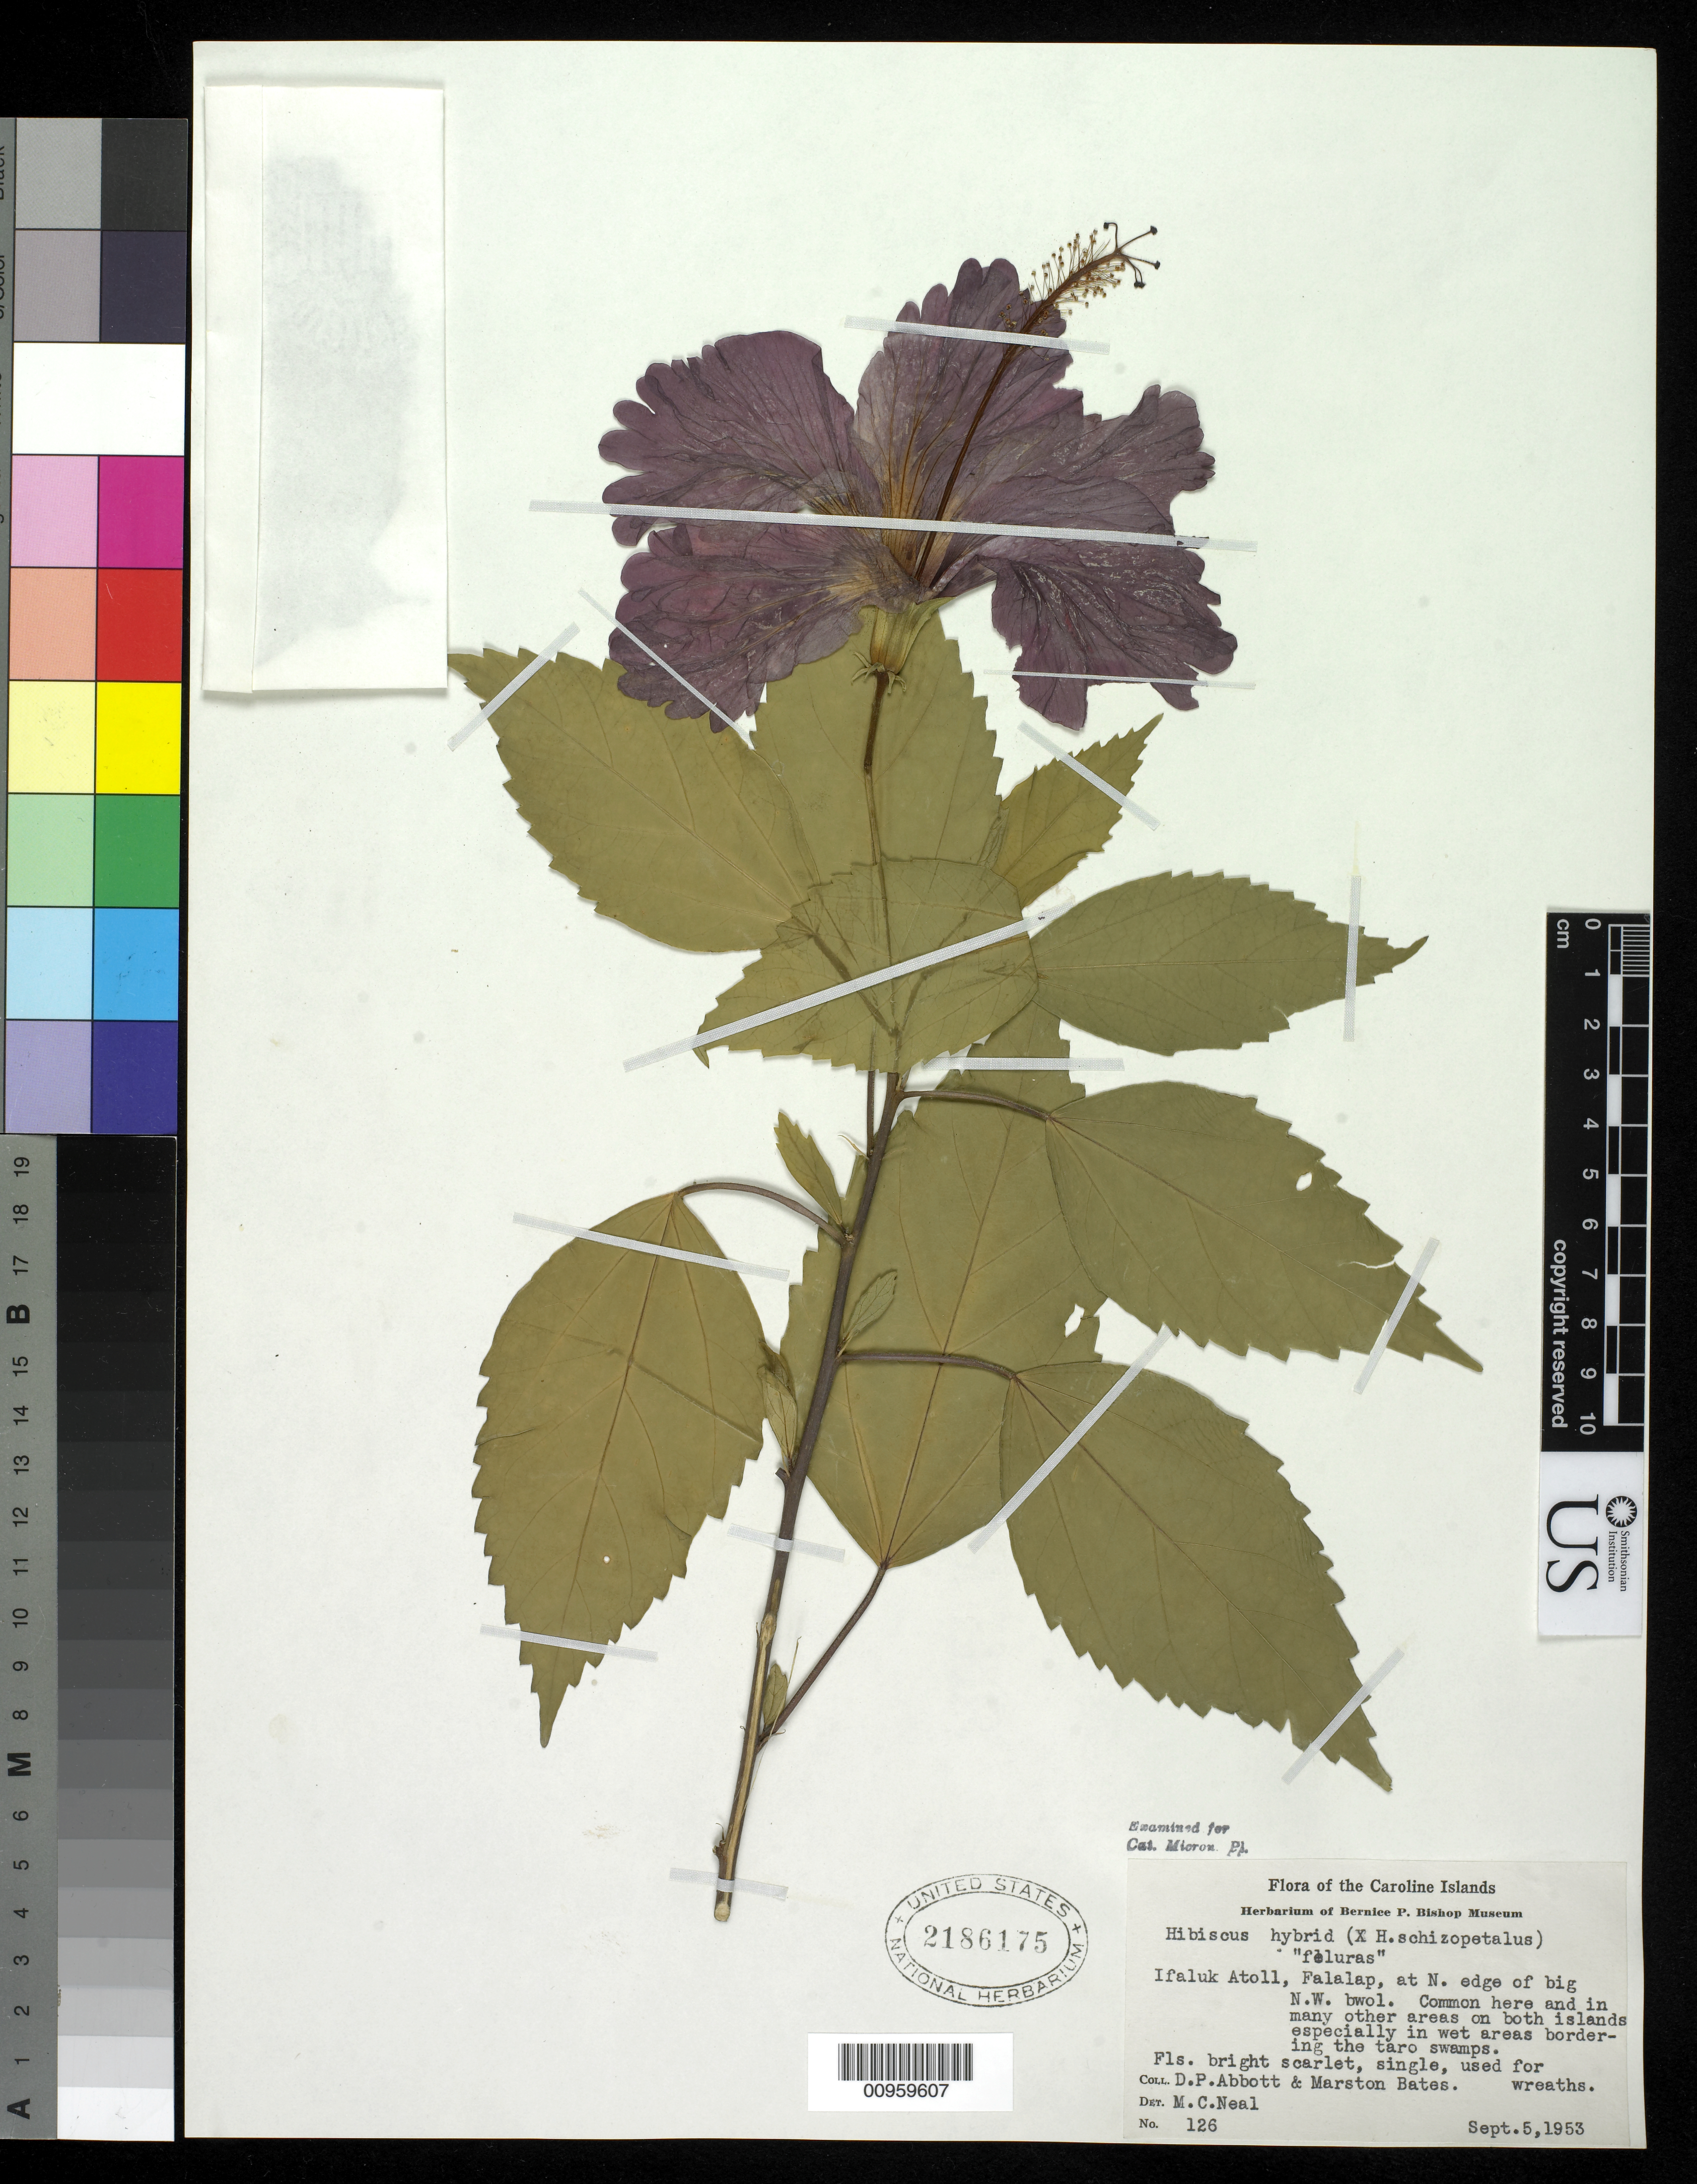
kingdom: Plantae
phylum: Tracheophyta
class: Magnoliopsida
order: Malvales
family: Malvaceae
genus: Hibiscus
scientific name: Hibiscus schizopetalus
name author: (Dyer) Hook. f.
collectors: W. Ning & M. Bates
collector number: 126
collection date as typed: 05 Sep 1953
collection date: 1953-09-05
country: Micronesia, Federated States of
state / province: Yap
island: Ifalik (Ifaluk) Atoll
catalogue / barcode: US 2186175